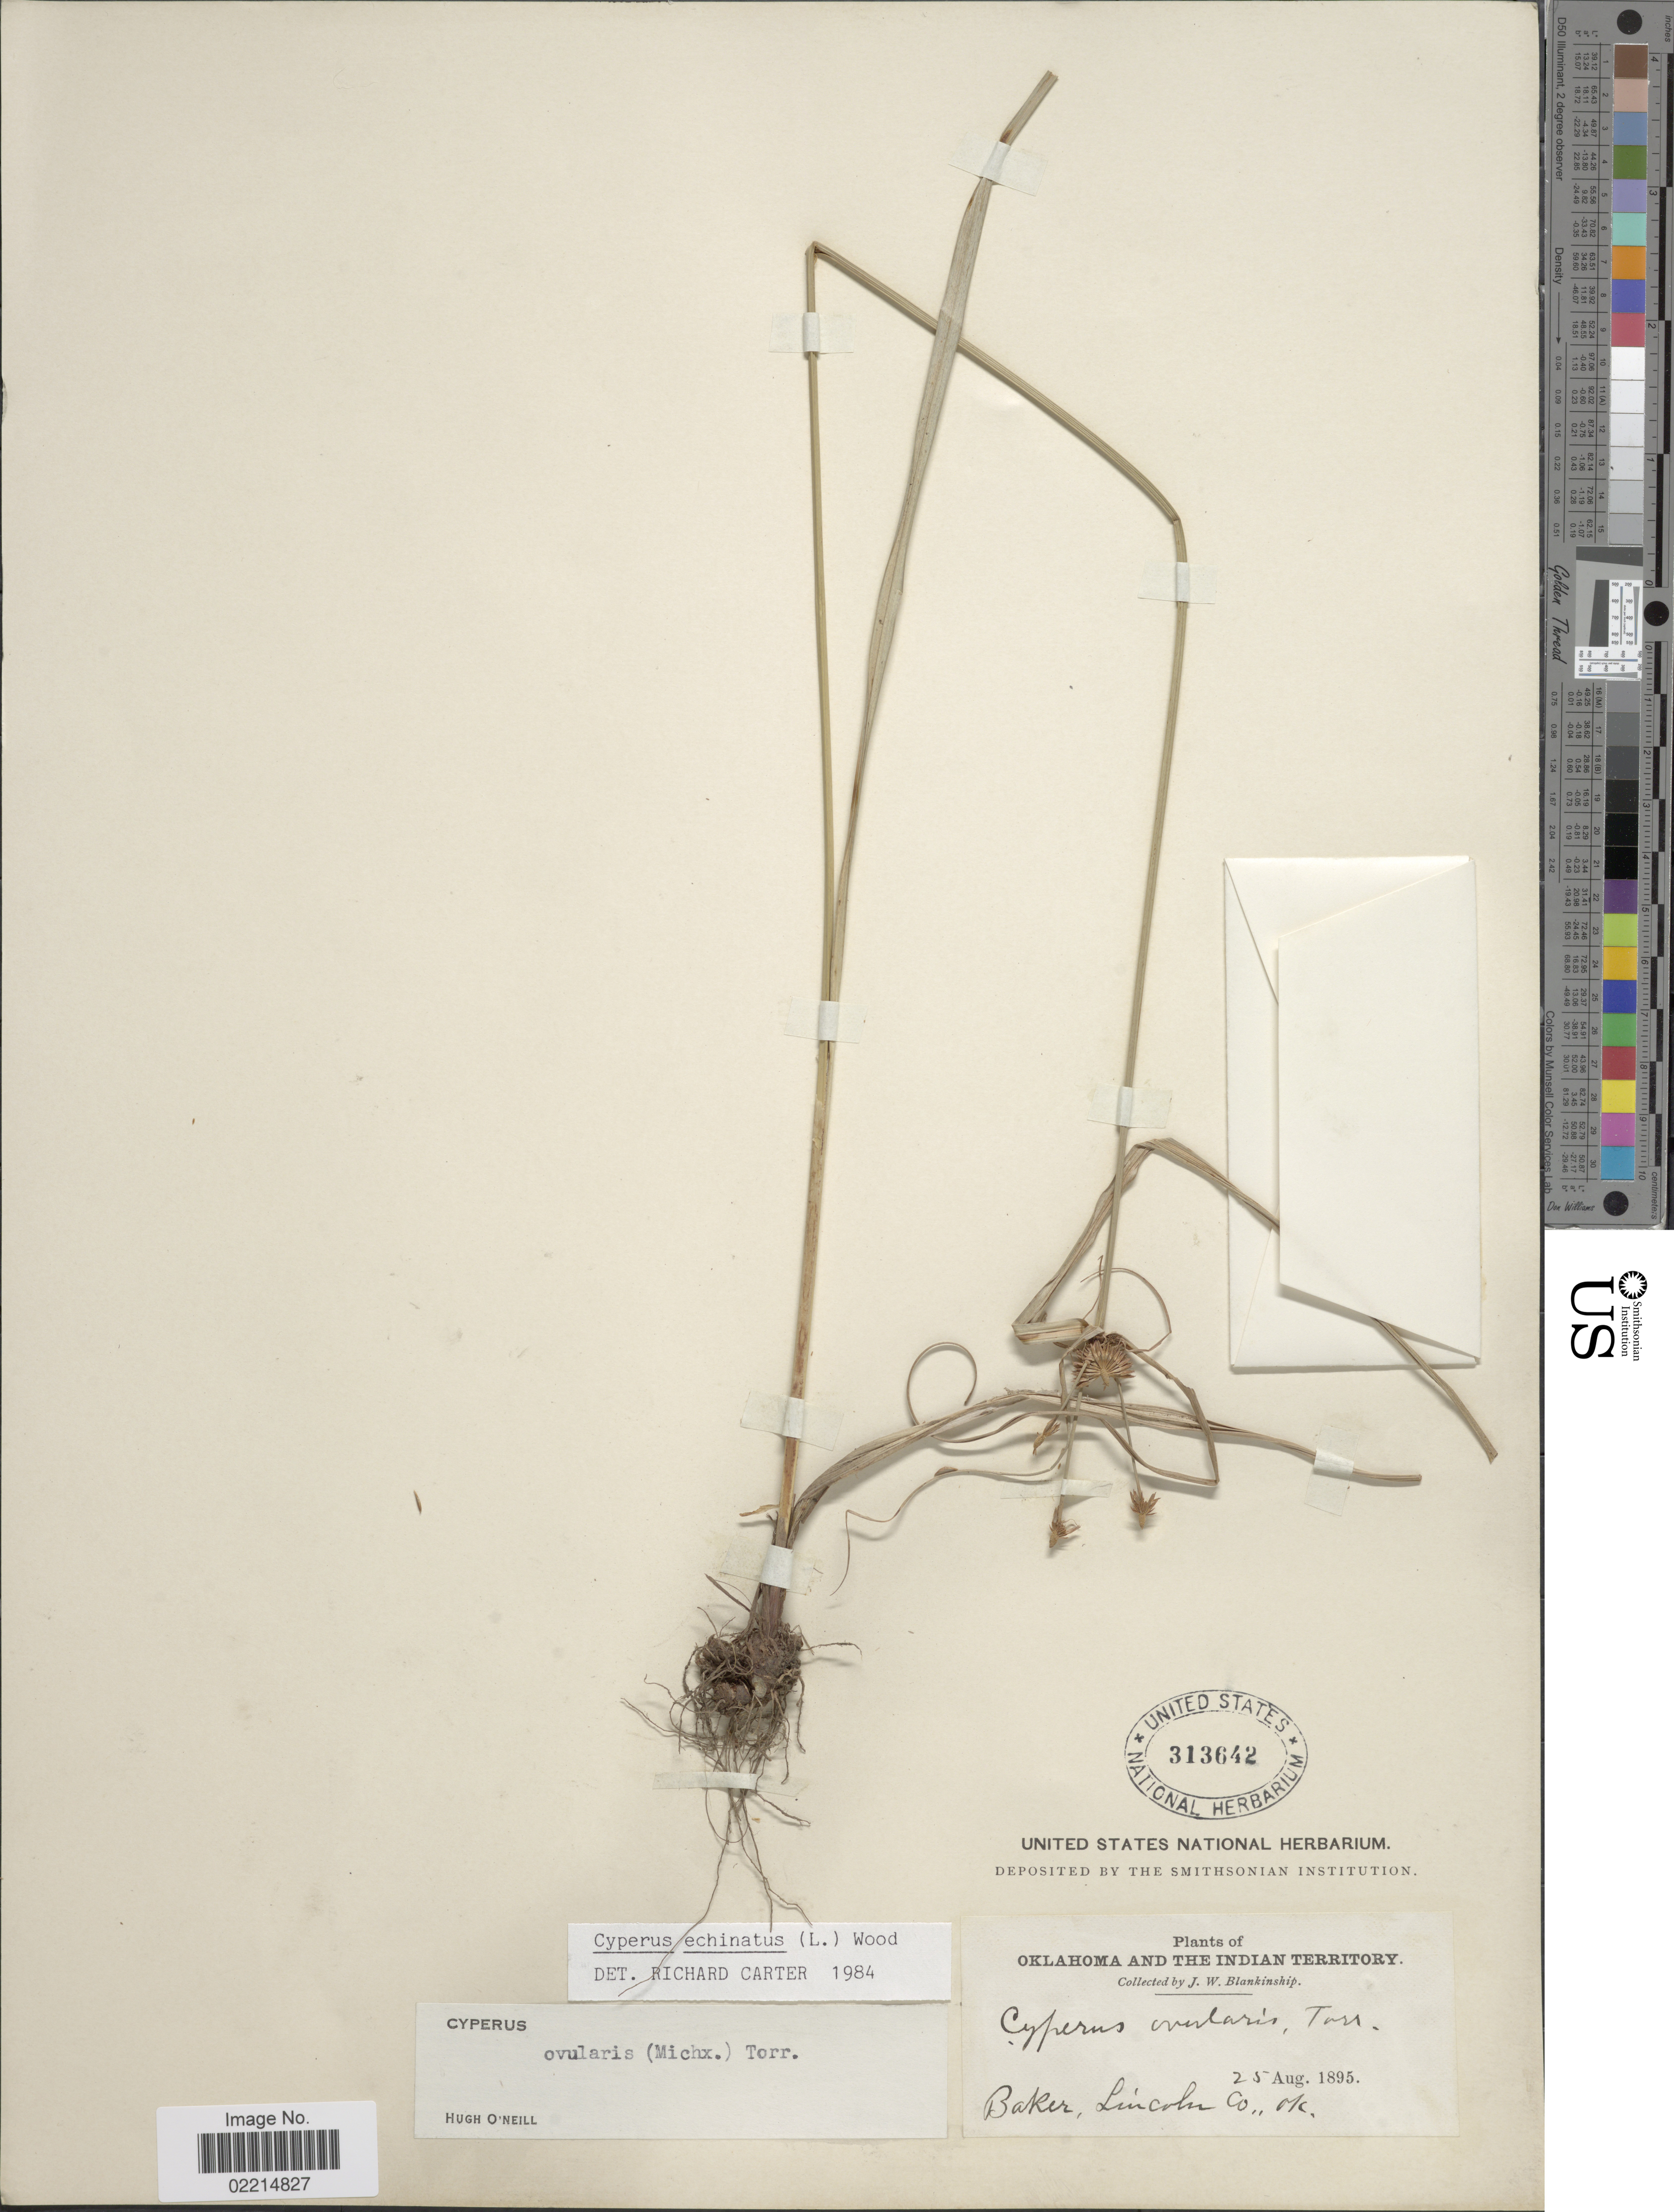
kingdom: Plantae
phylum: Tracheophyta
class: Liliopsida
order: Poales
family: Cyperaceae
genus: Cyperus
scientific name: Cyperus echinatus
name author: (L.) Alph. Wood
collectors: J. W. Blankinship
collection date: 1895-08-25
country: United States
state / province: Oklahoma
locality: Indian Territory, Baker, Lincoln Co.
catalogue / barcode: US 313642